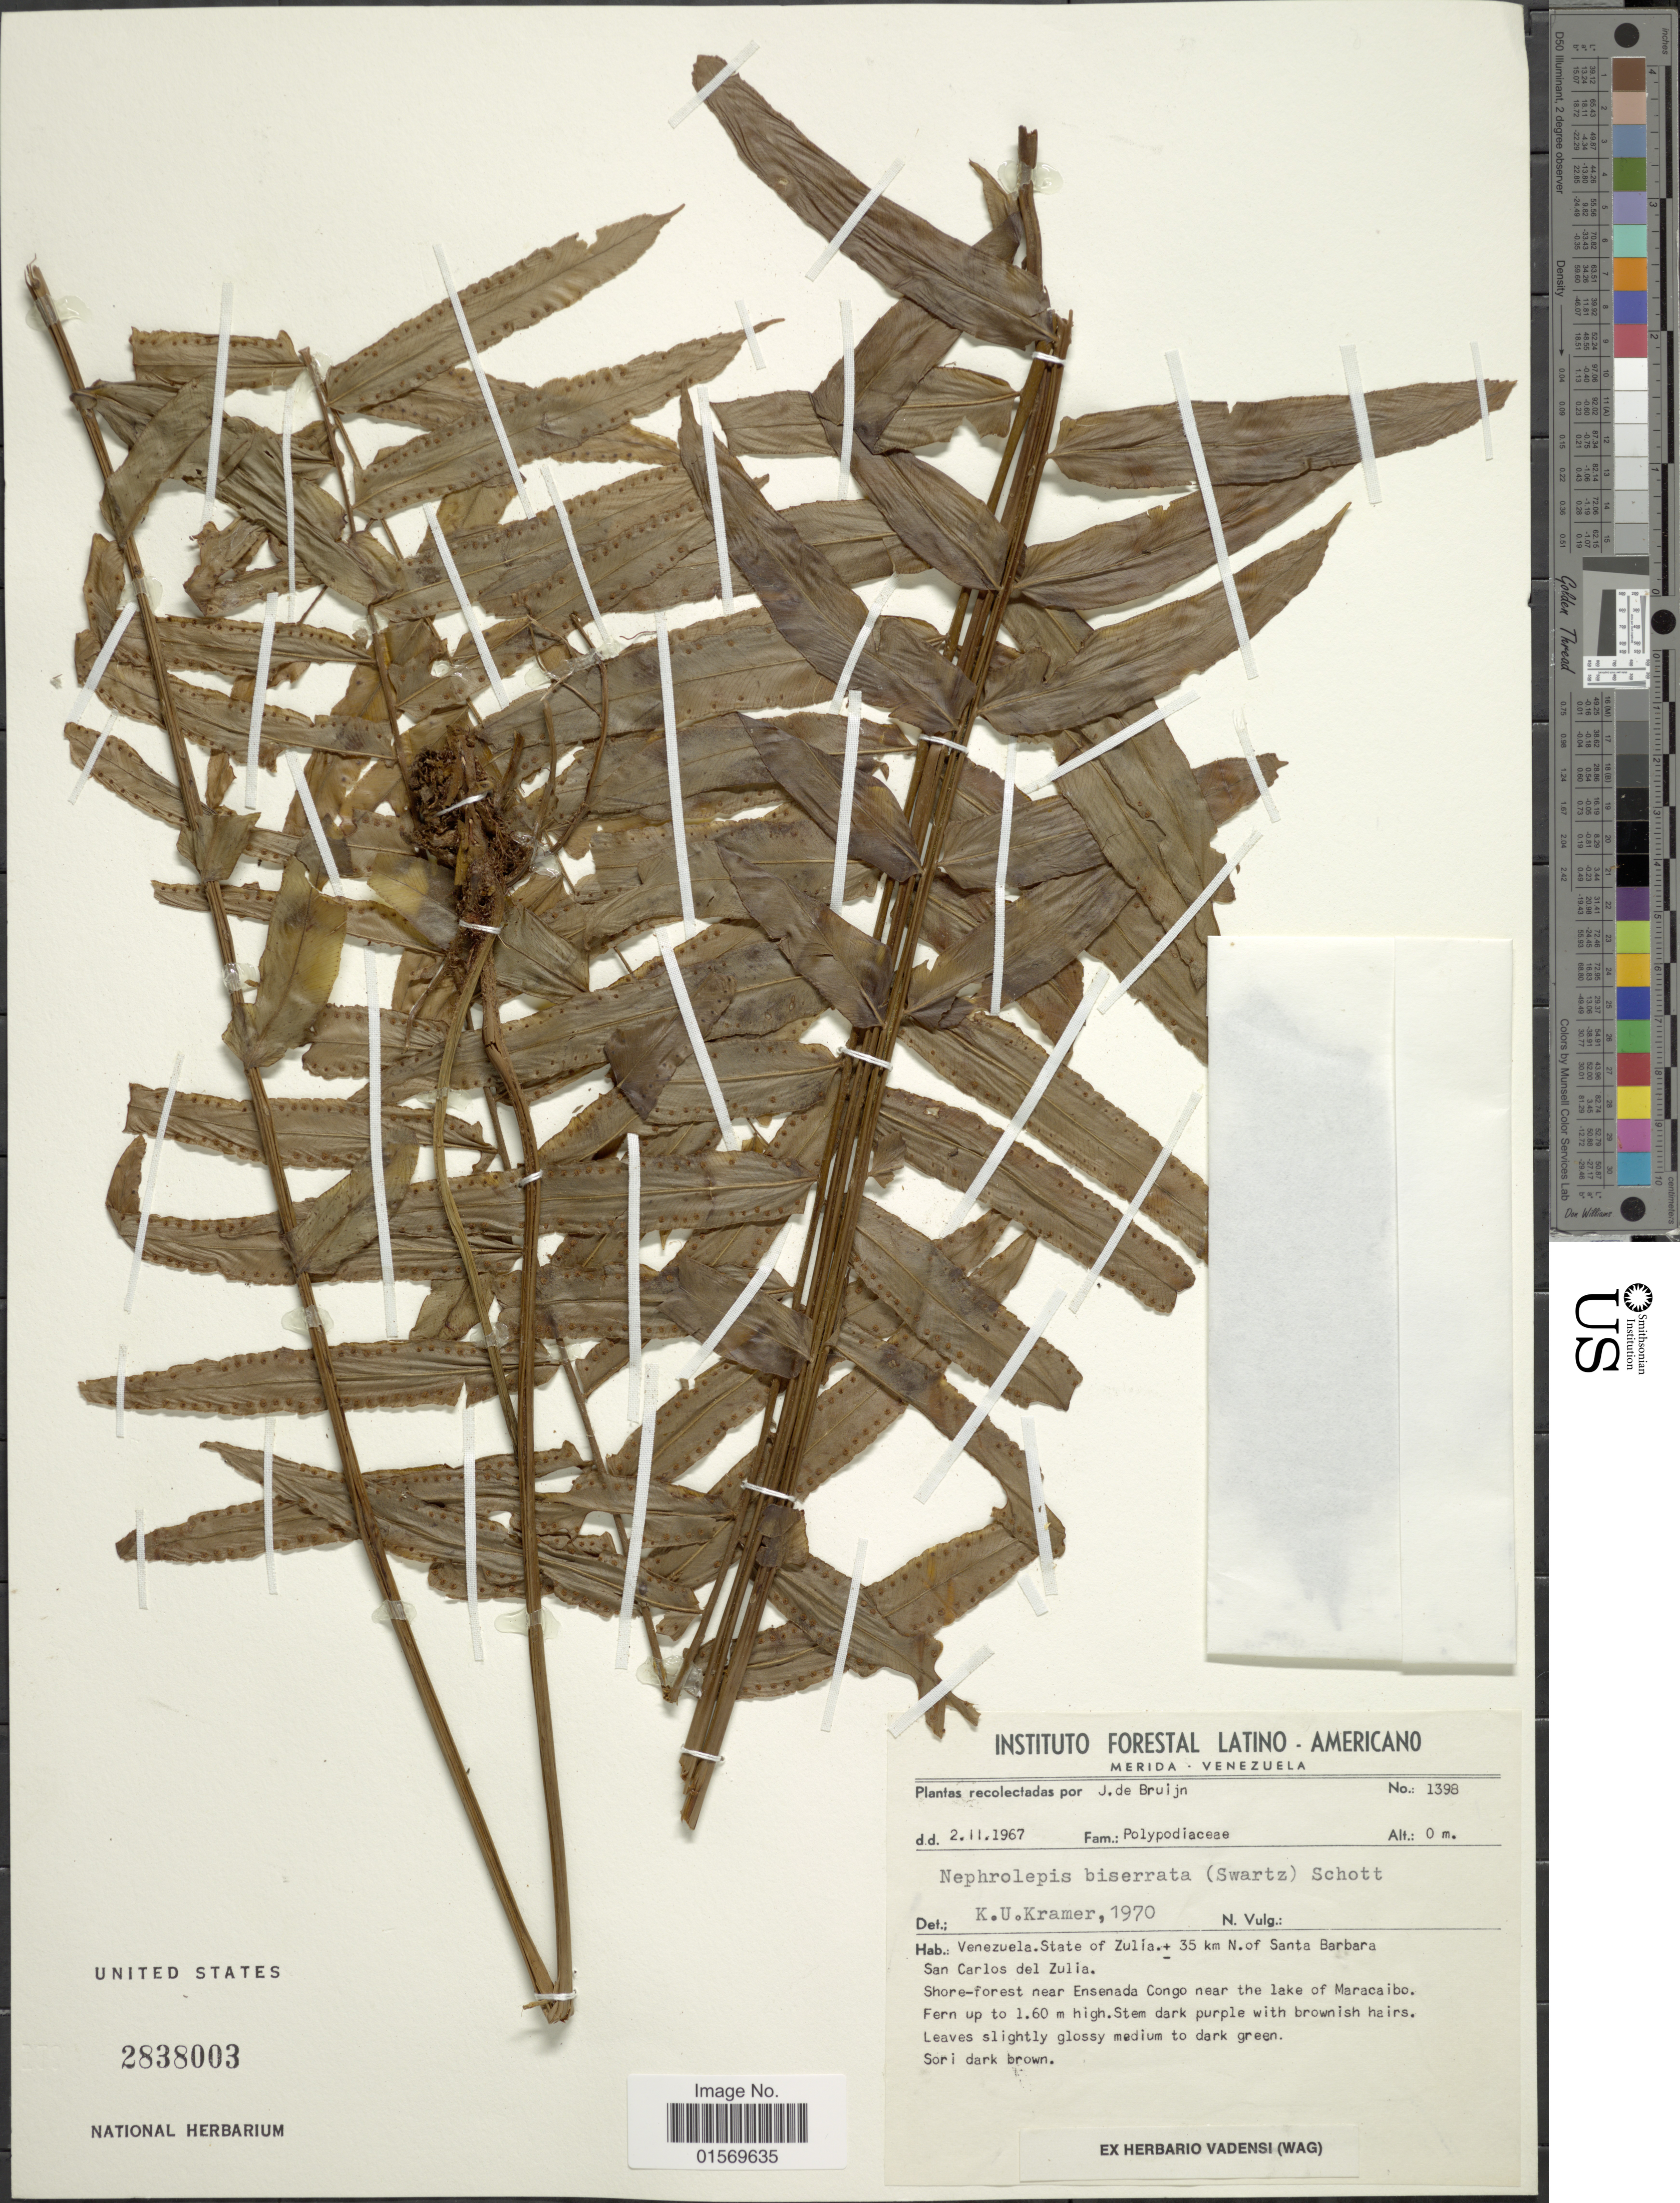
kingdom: Plantae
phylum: Tracheophyta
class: Polypodiopsida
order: Polypodiales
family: Nephrolepidaceae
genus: Nephrolepis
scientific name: Nephrolepis biserrata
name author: (Sw.) Schott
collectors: J. Bruijn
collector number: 1398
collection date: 1967-02-02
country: Venezuela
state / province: Zulia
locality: Ca. 35 km N. of Santa Barbara San Carlos del Zulia, shore-forest near Ensenada Congo near the lake of Maracaibo.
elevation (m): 0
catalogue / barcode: US 2838003